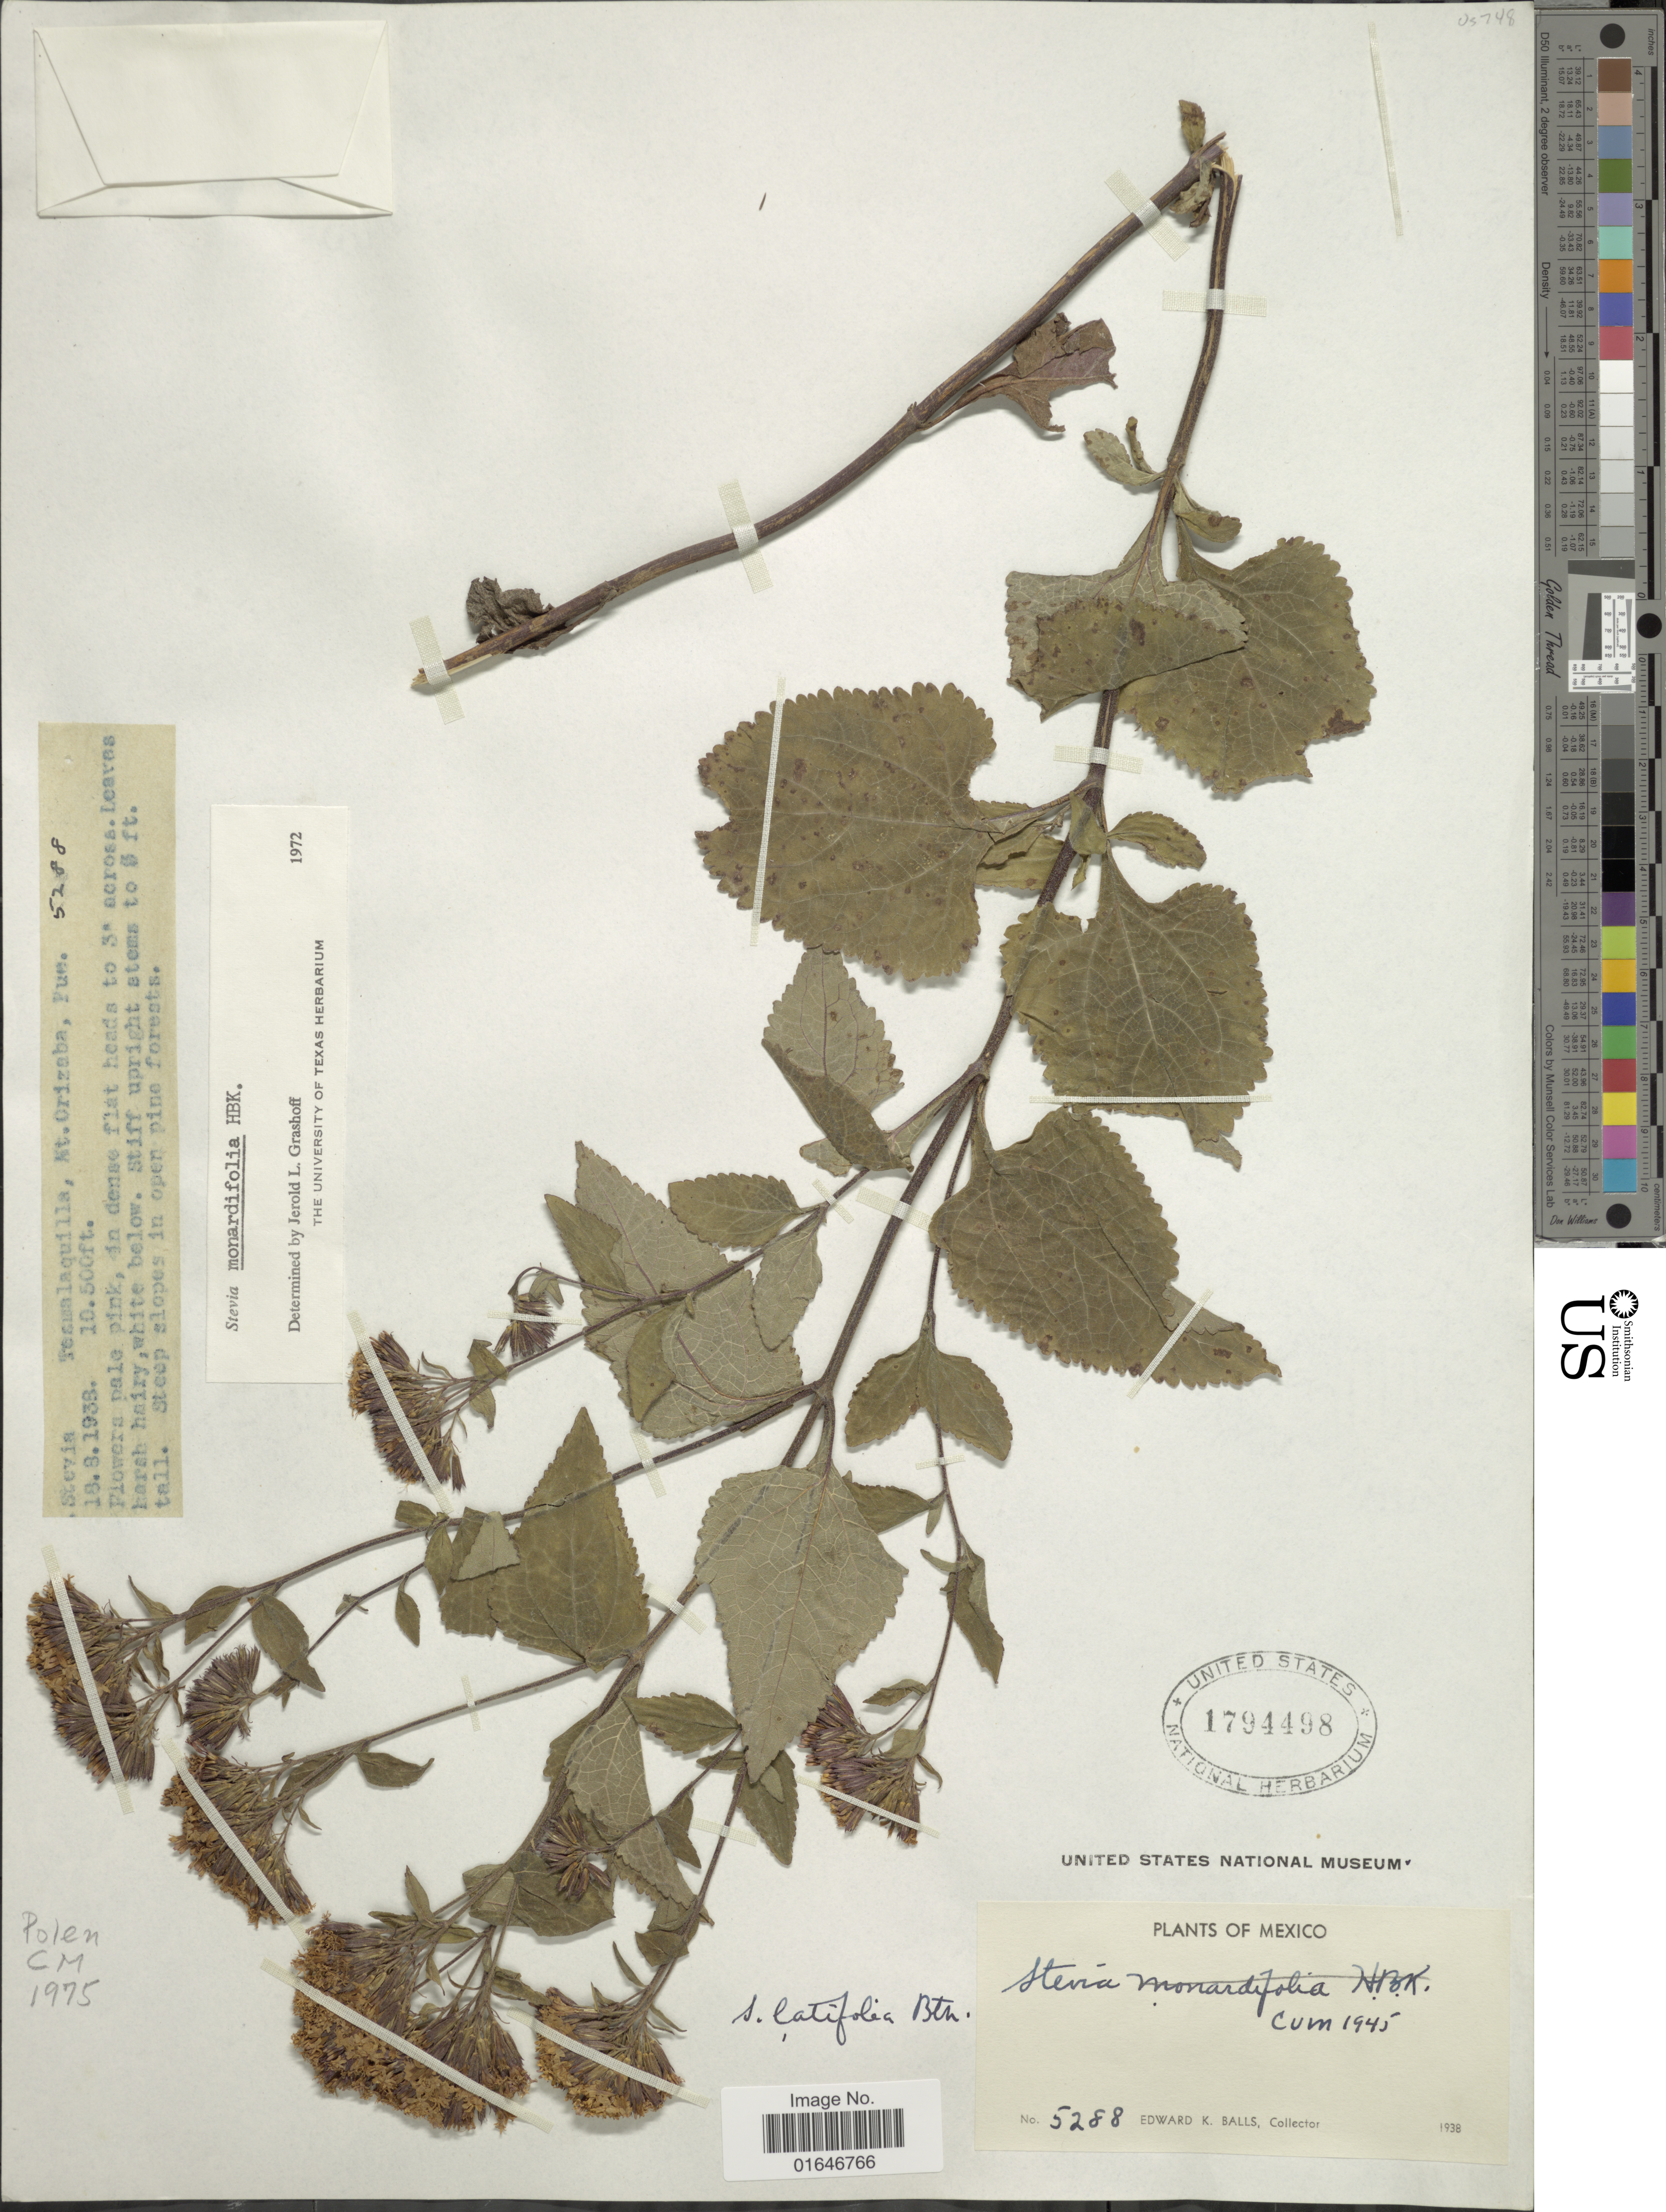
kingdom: Plantae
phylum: Tracheophyta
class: Magnoliopsida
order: Asterales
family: Asteraceae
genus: Stevia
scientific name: Stevia monardifolia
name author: Kunth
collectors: E. K. Balls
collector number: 5288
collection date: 1938-08-18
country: Mexico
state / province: Puebla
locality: Teamalaquilla, Mt. Orizaba.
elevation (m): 3200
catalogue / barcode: US 1794498